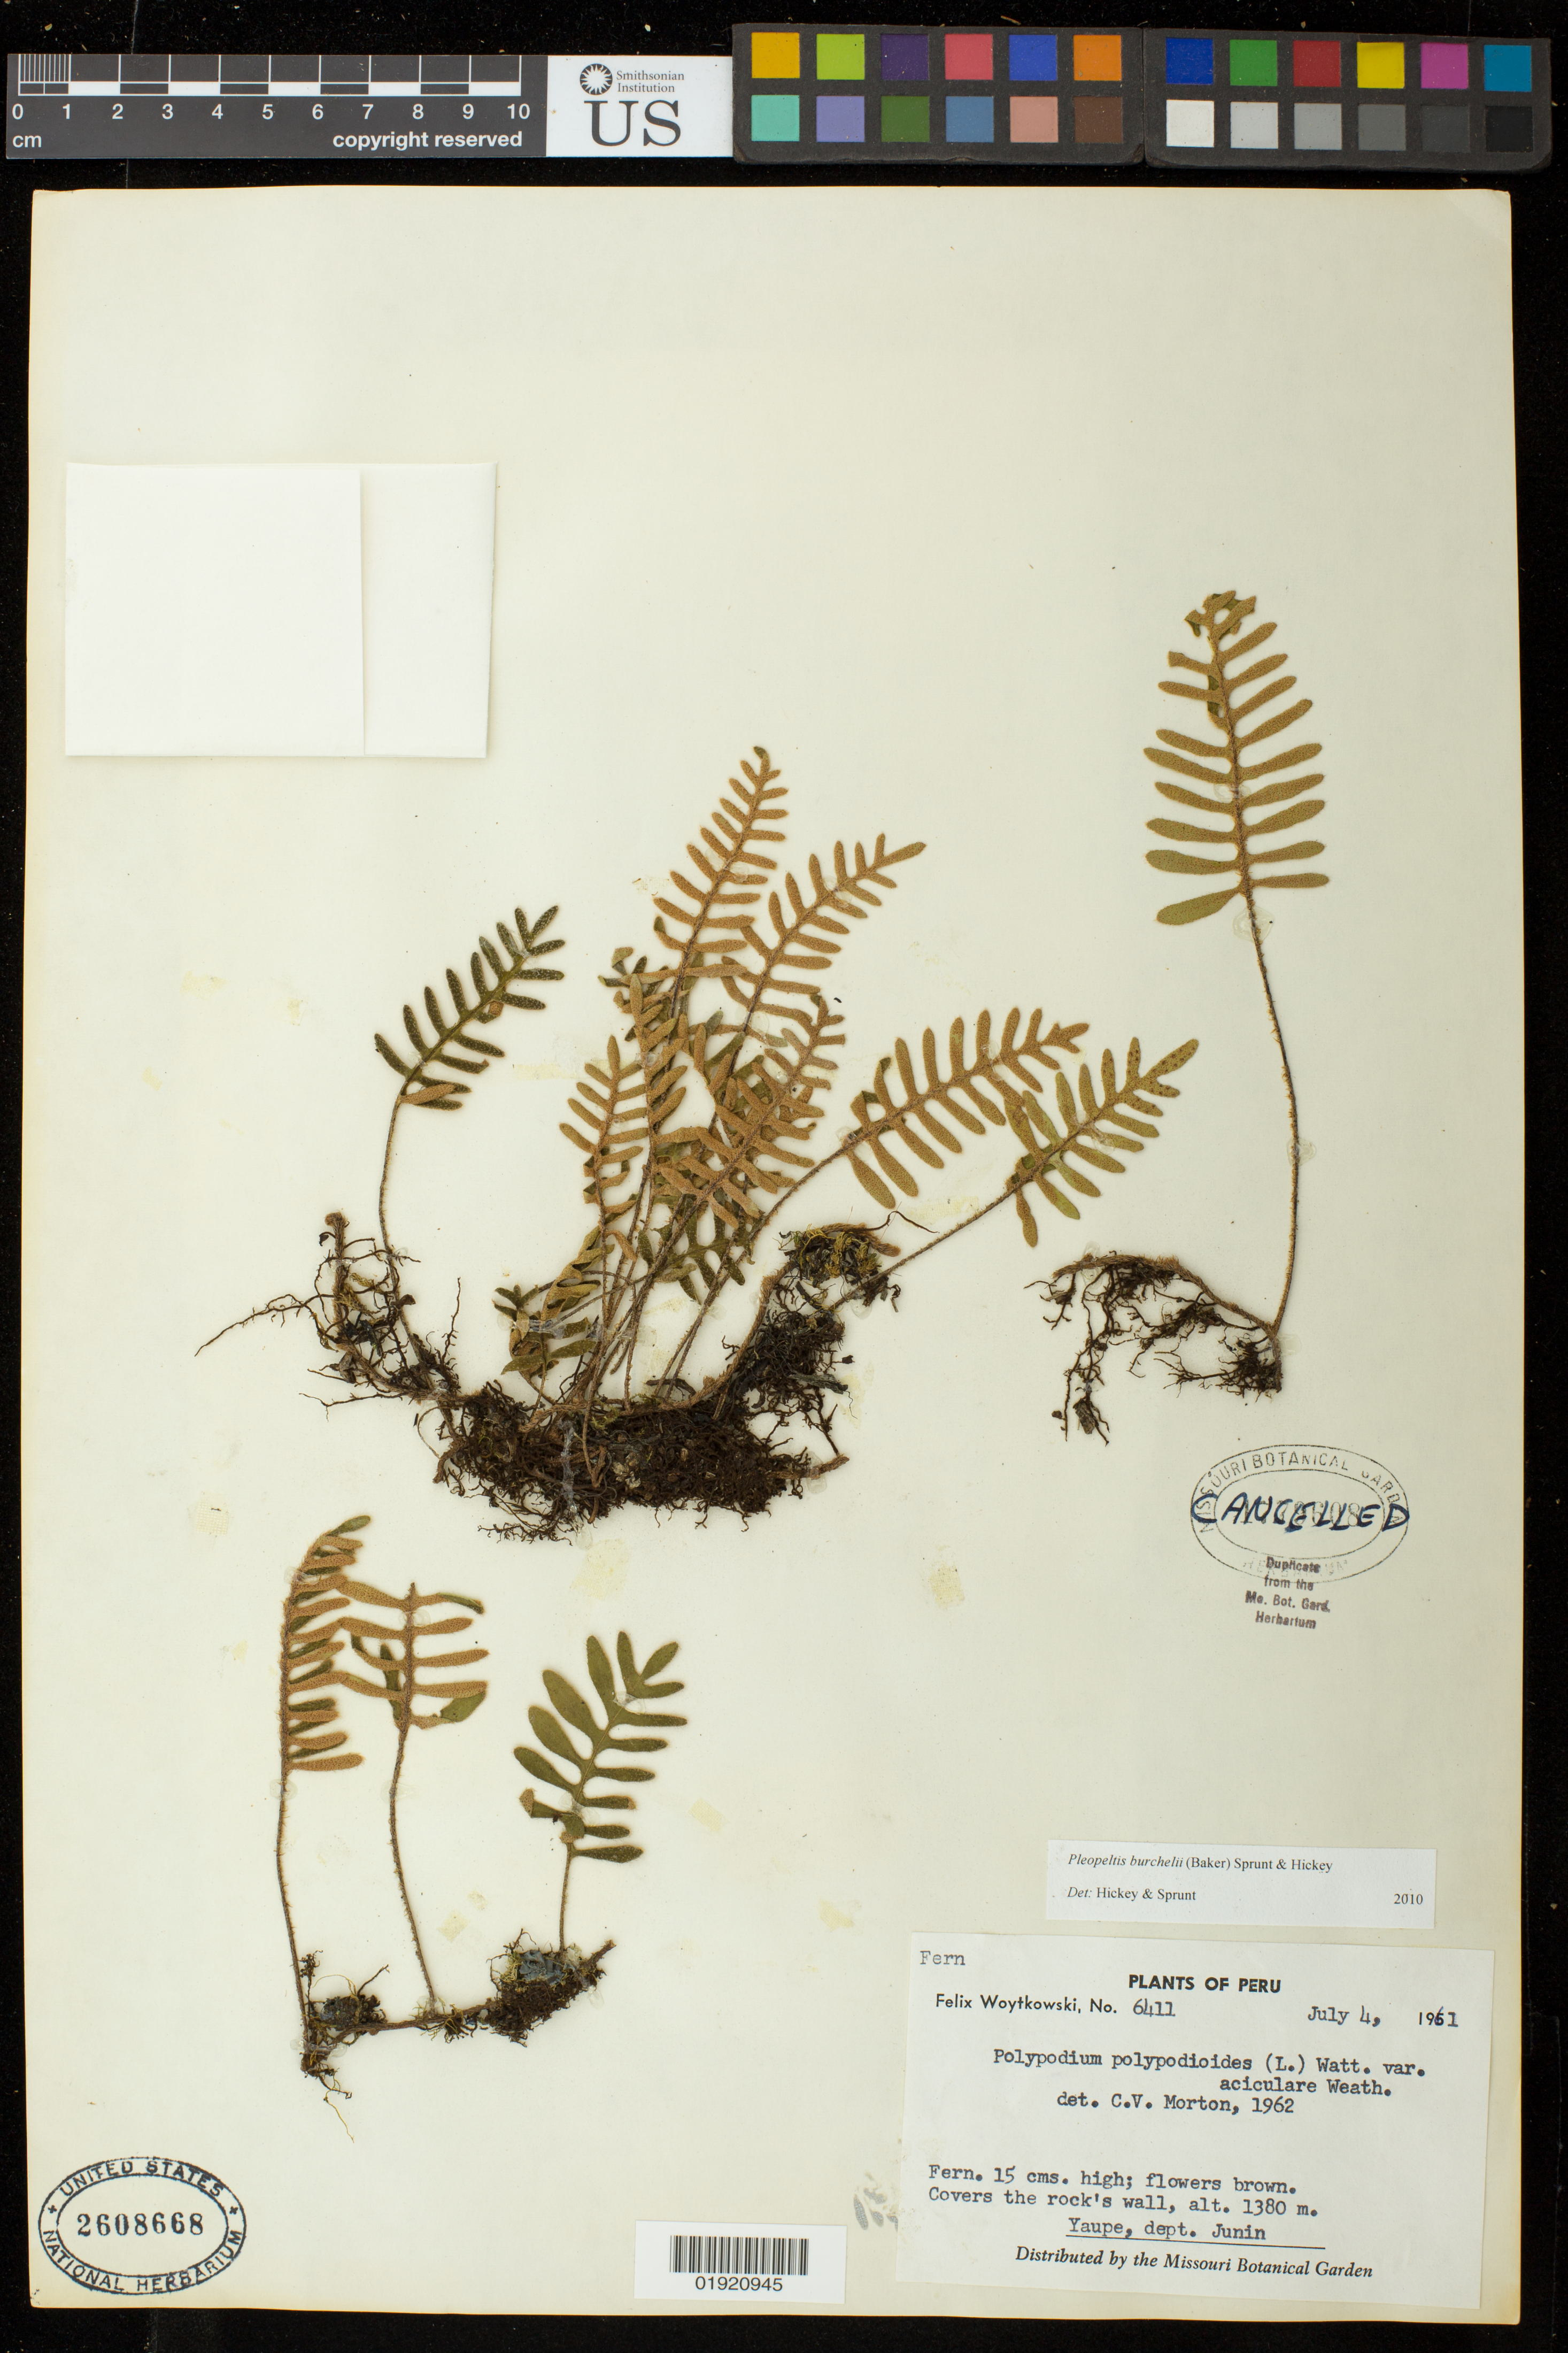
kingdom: Plantae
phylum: Tracheophyta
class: Polypodiopsida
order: Polypodiales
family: Polypodiaceae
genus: Pleopeltis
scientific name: Pleopeltis burchellii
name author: (Baker) Sprunt & Hickey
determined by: Sprunt, S. V.; Hickey, R. J.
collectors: F. Woytkowski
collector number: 6411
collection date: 1961-07-04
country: Peru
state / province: Junín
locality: Yaupe, dept. Junin.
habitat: Covers the rock's wall.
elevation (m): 1380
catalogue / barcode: US 2608668